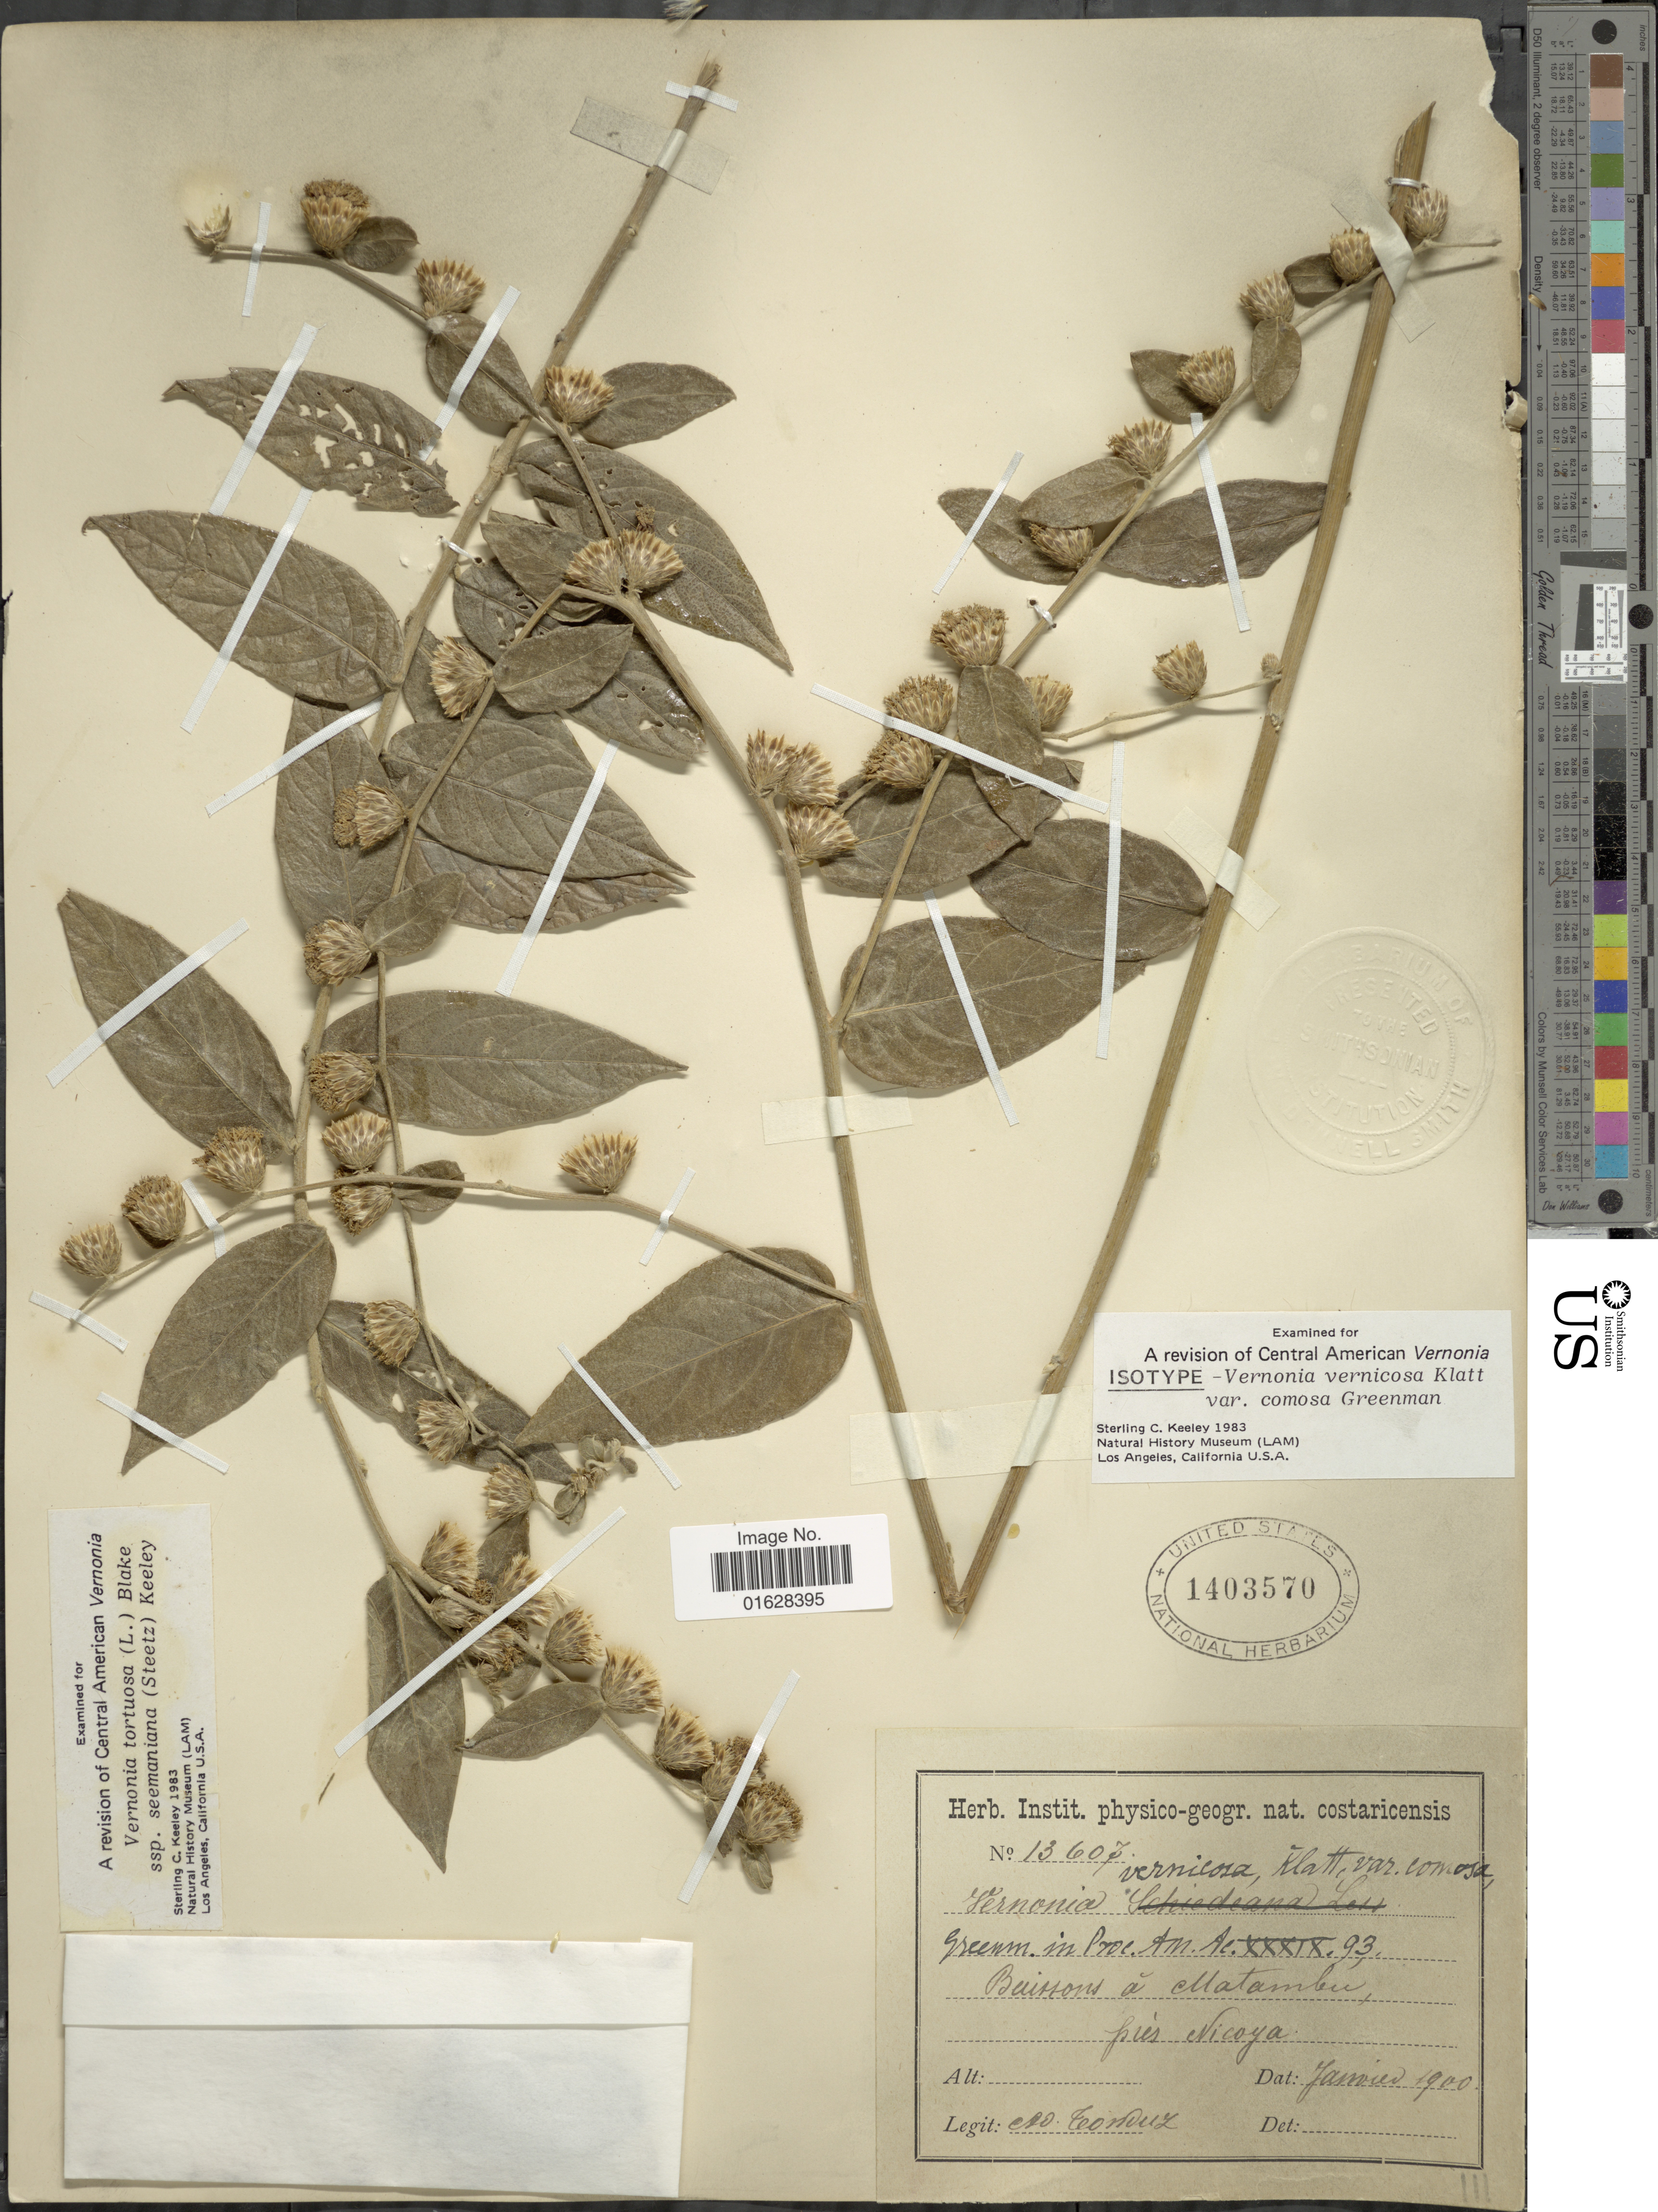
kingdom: Plantae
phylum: Tracheophyta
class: Magnoliopsida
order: Asterales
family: Asteraceae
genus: Lepidaploa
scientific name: Lepidaploa tortuosa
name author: (L.) H. Rob.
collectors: A. Tonduz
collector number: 13607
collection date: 1900-01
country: Costa Rica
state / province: Guanacaste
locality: Buissons a Matambu, pres Nicoya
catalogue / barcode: US 1403570